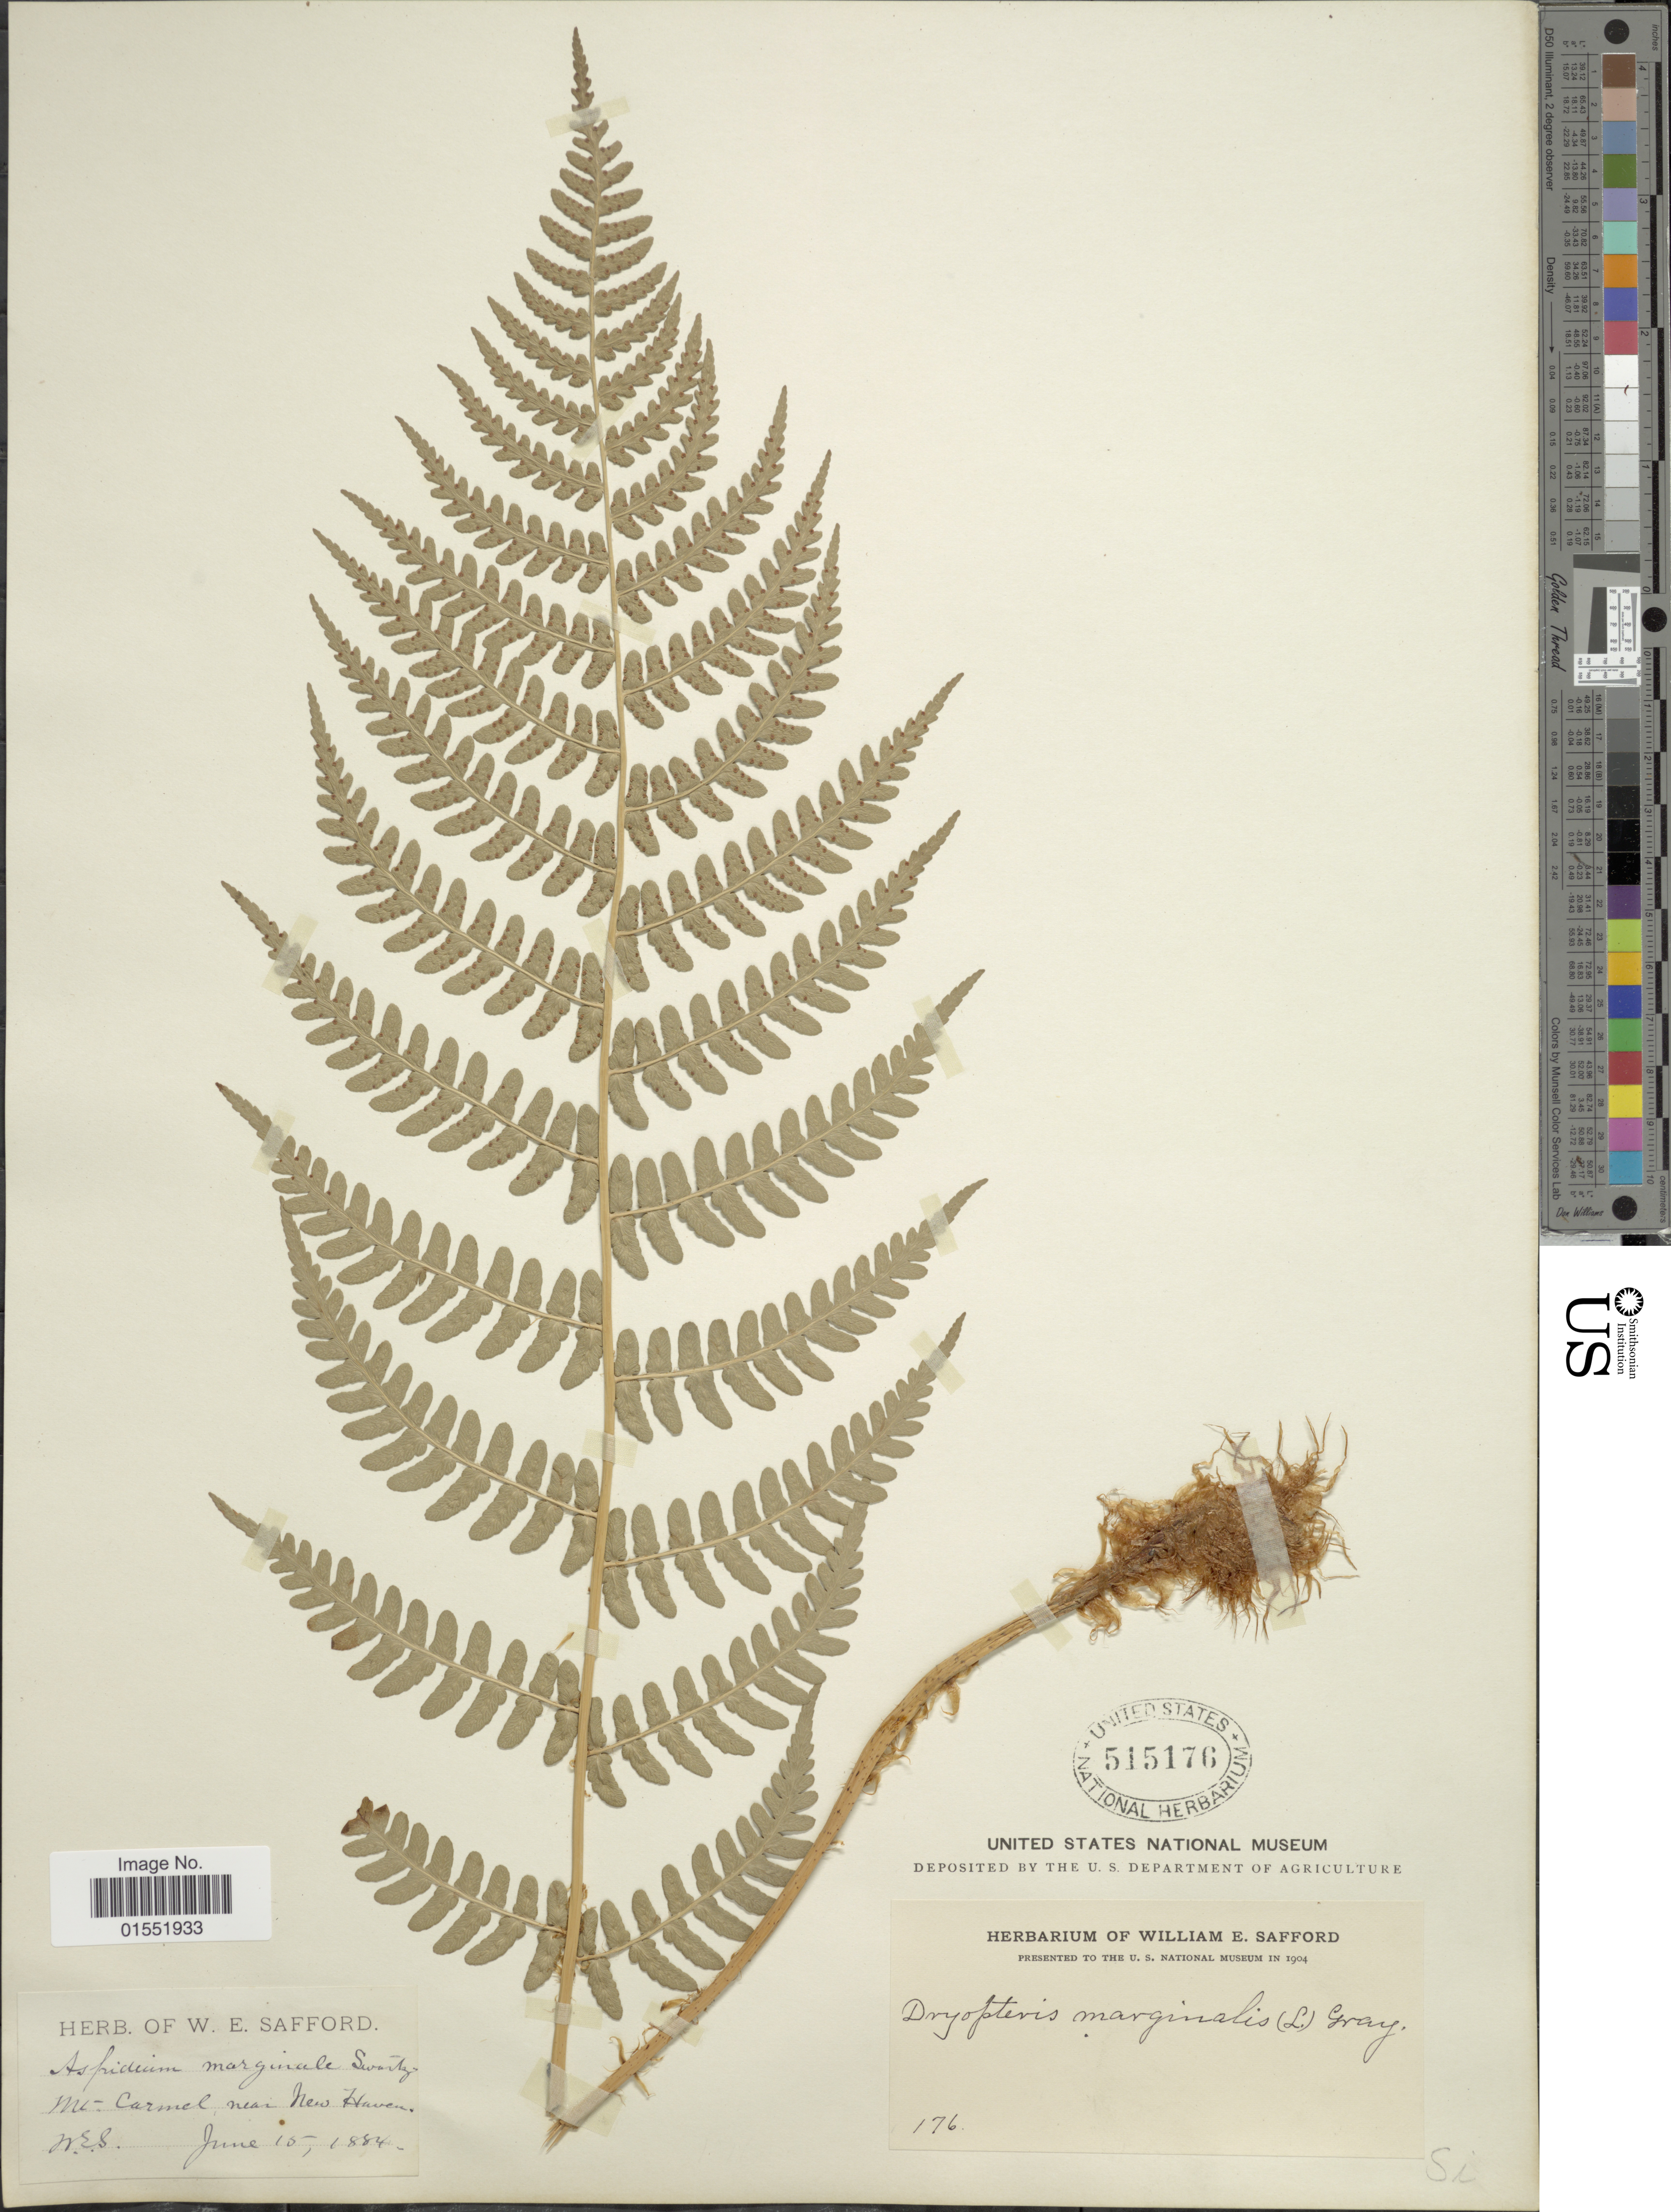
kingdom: Plantae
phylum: Tracheophyta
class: Polypodiopsida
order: Polypodiales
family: Dryopteridaceae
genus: Dryopteris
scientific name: Dryopteris marginalis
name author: (L.) A. Gray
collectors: W. E. Safford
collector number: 176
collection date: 1884-06-15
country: United States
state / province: Connecticut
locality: Mt. Carmel, near New Haven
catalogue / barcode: US 515176